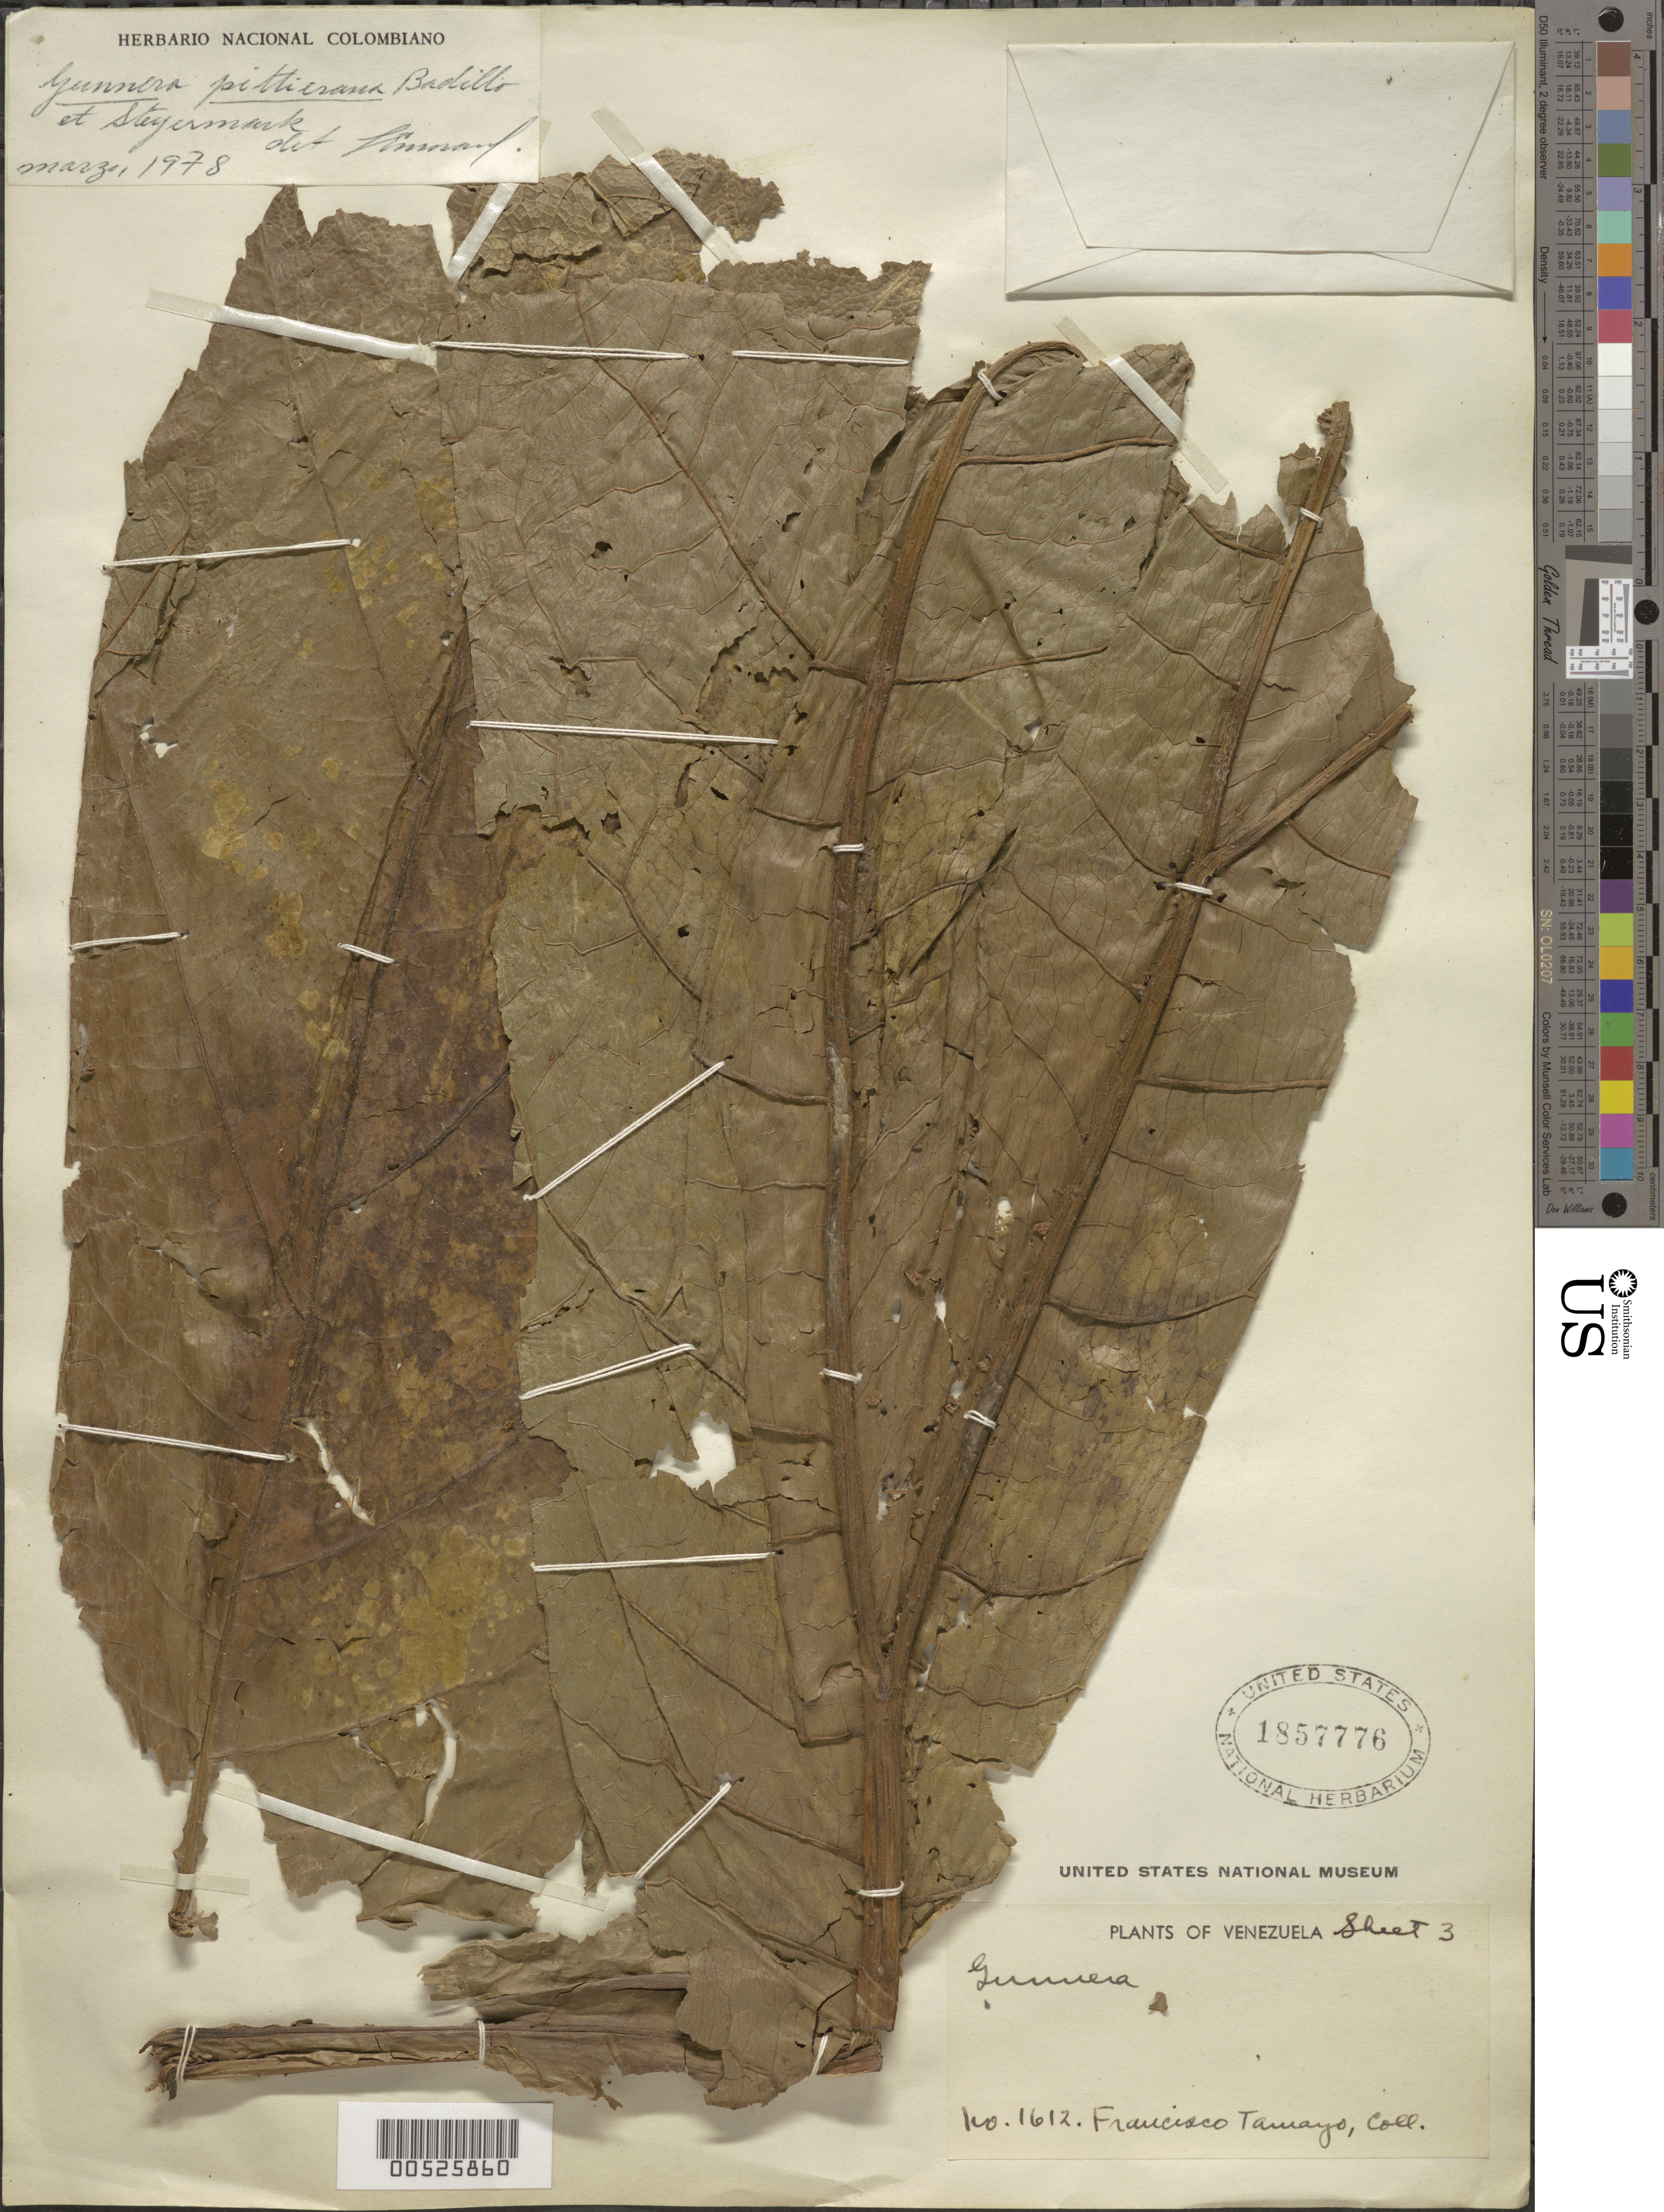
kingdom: Plantae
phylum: Tracheophyta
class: Magnoliopsida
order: Gunnerales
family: Gunneraceae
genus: Gunnera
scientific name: Gunnera pittierana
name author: V.M. Badillo & Steyerm.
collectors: F. Tamayo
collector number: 1612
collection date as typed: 25 Feb 1941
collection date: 1941-02-25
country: Venezuela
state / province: Aragua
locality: vertiente norte hacia Choroní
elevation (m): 1550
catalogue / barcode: US 1857776